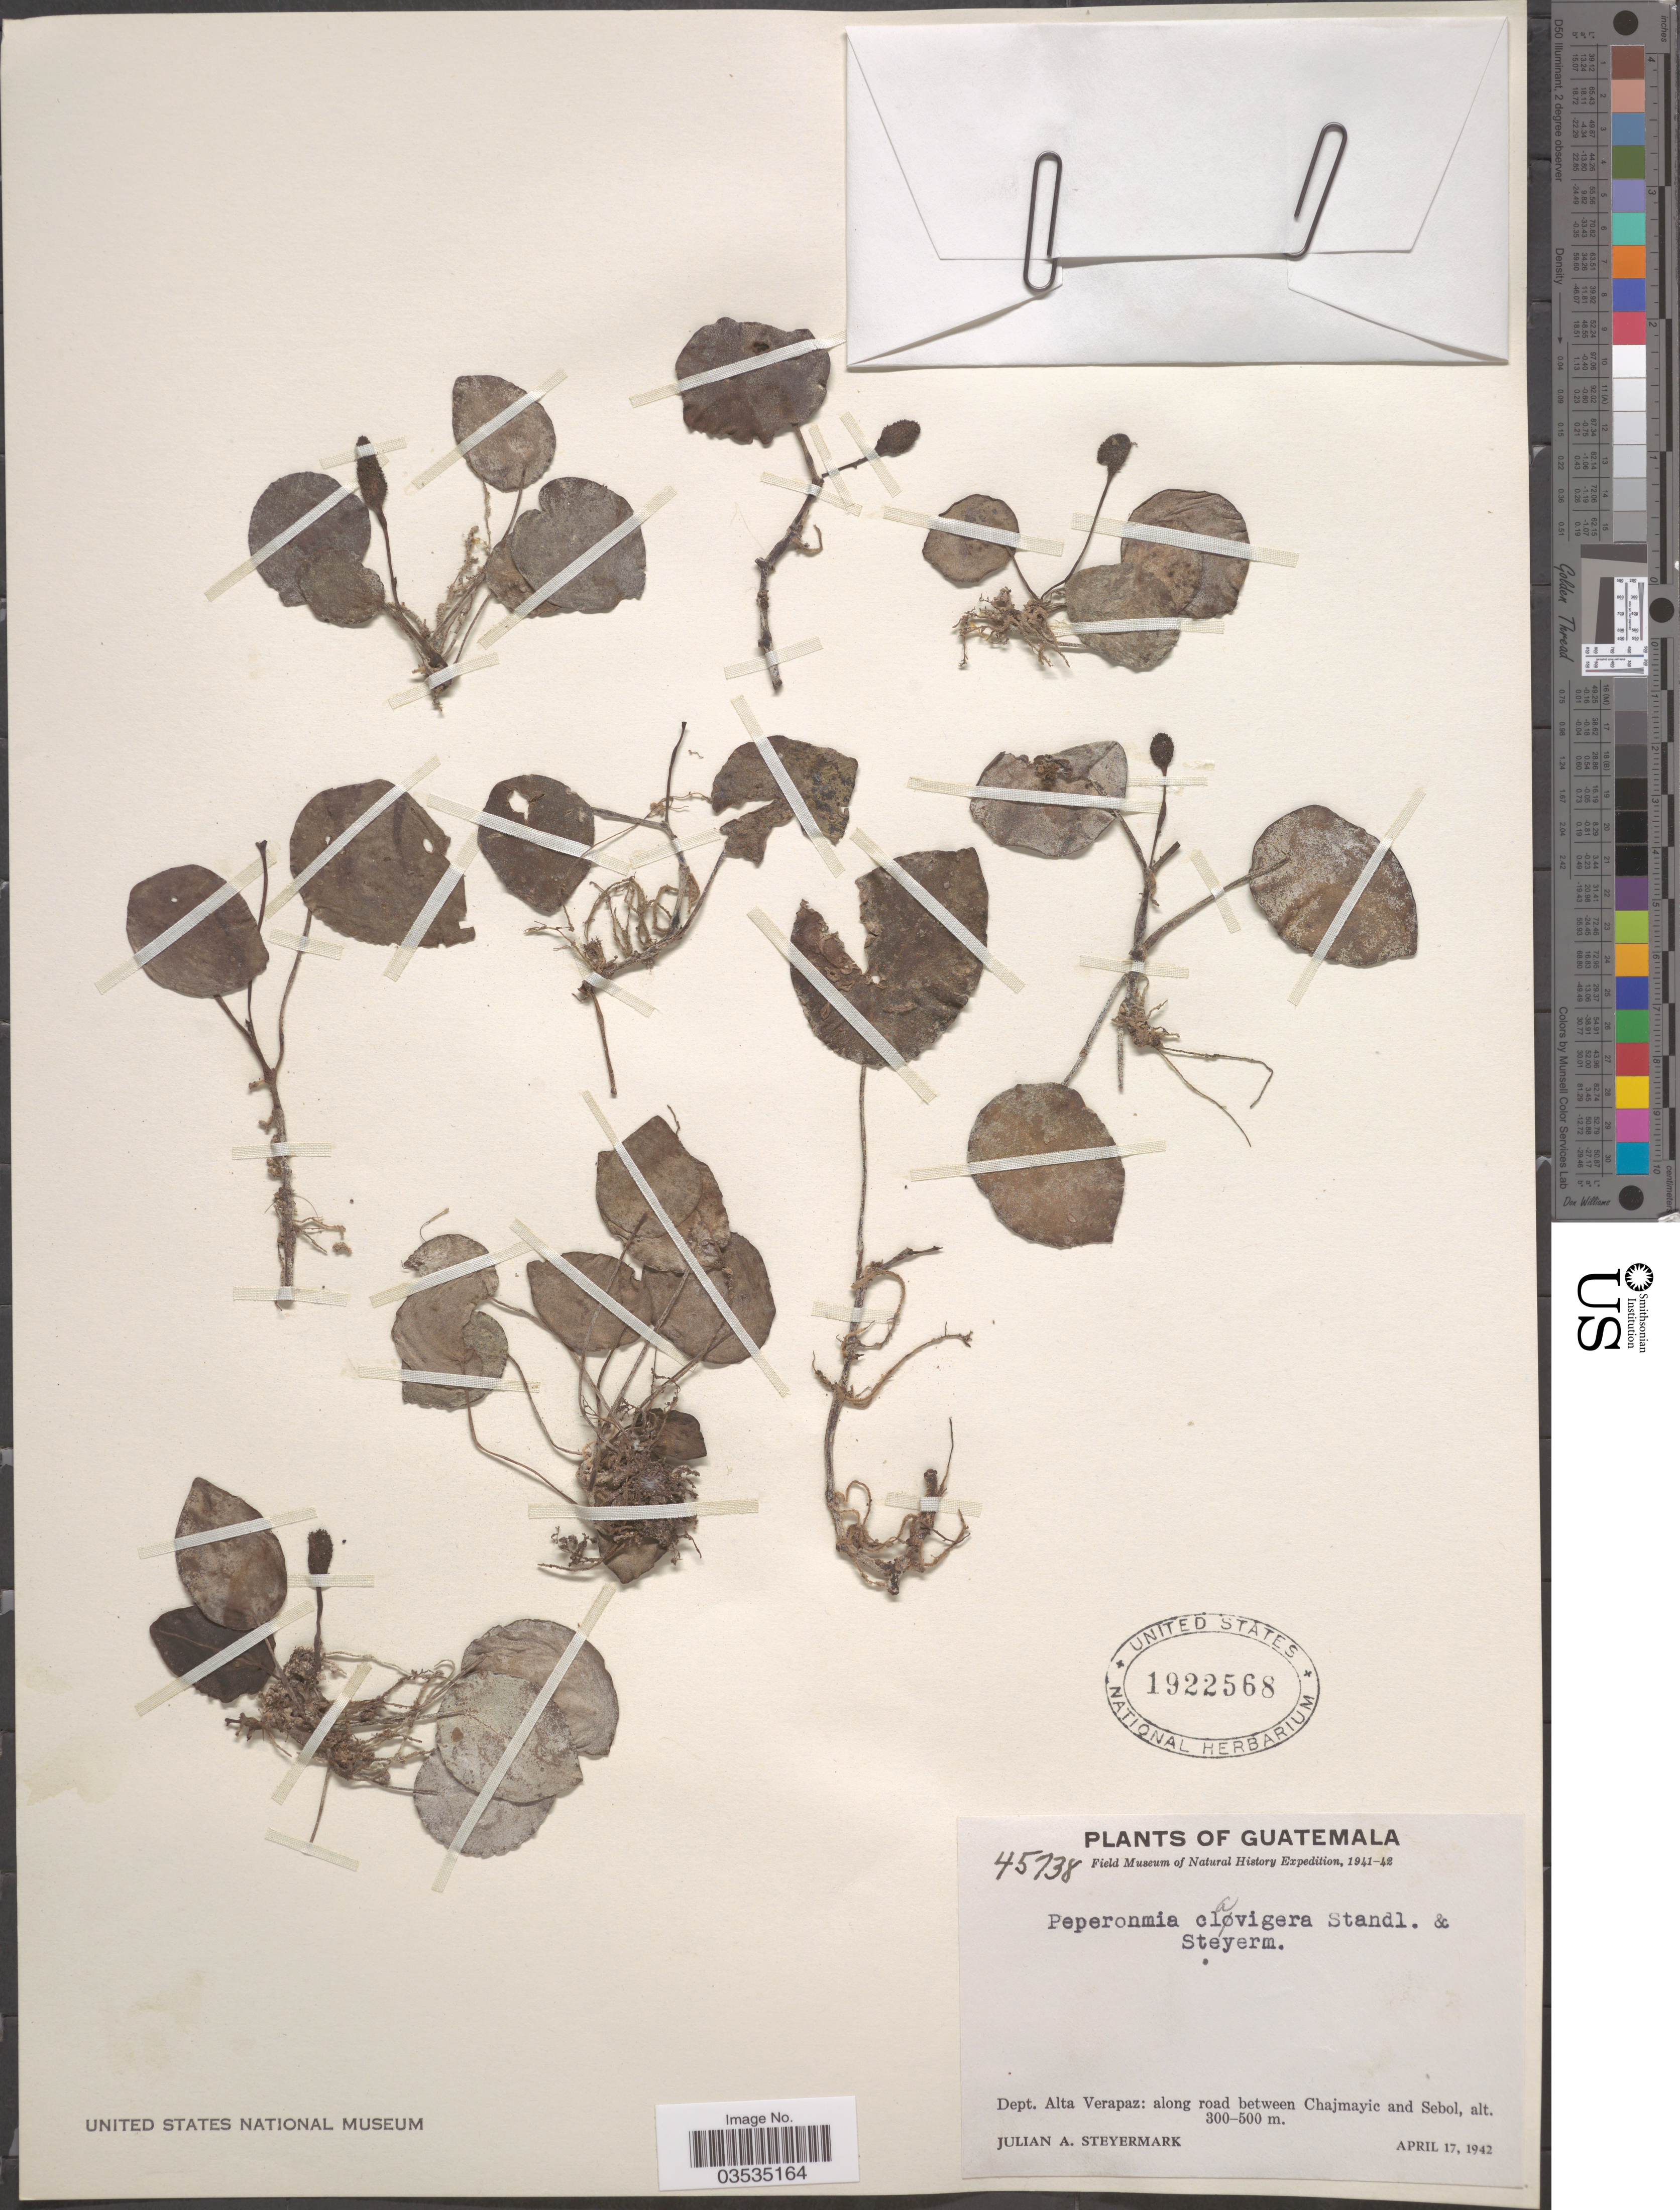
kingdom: Plantae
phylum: Tracheophyta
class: Magnoliopsida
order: Piperales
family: Piperaceae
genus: Peperomia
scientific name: Peperomia clavigera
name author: Standl. & Steyerm.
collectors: J. Steyermark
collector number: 45738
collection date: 1942-04-17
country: Guatemala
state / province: Alta Verapaz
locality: Dept. Alta Verapaz: along road between Chajmayic and Sebol.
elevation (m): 300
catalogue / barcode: US 1922568